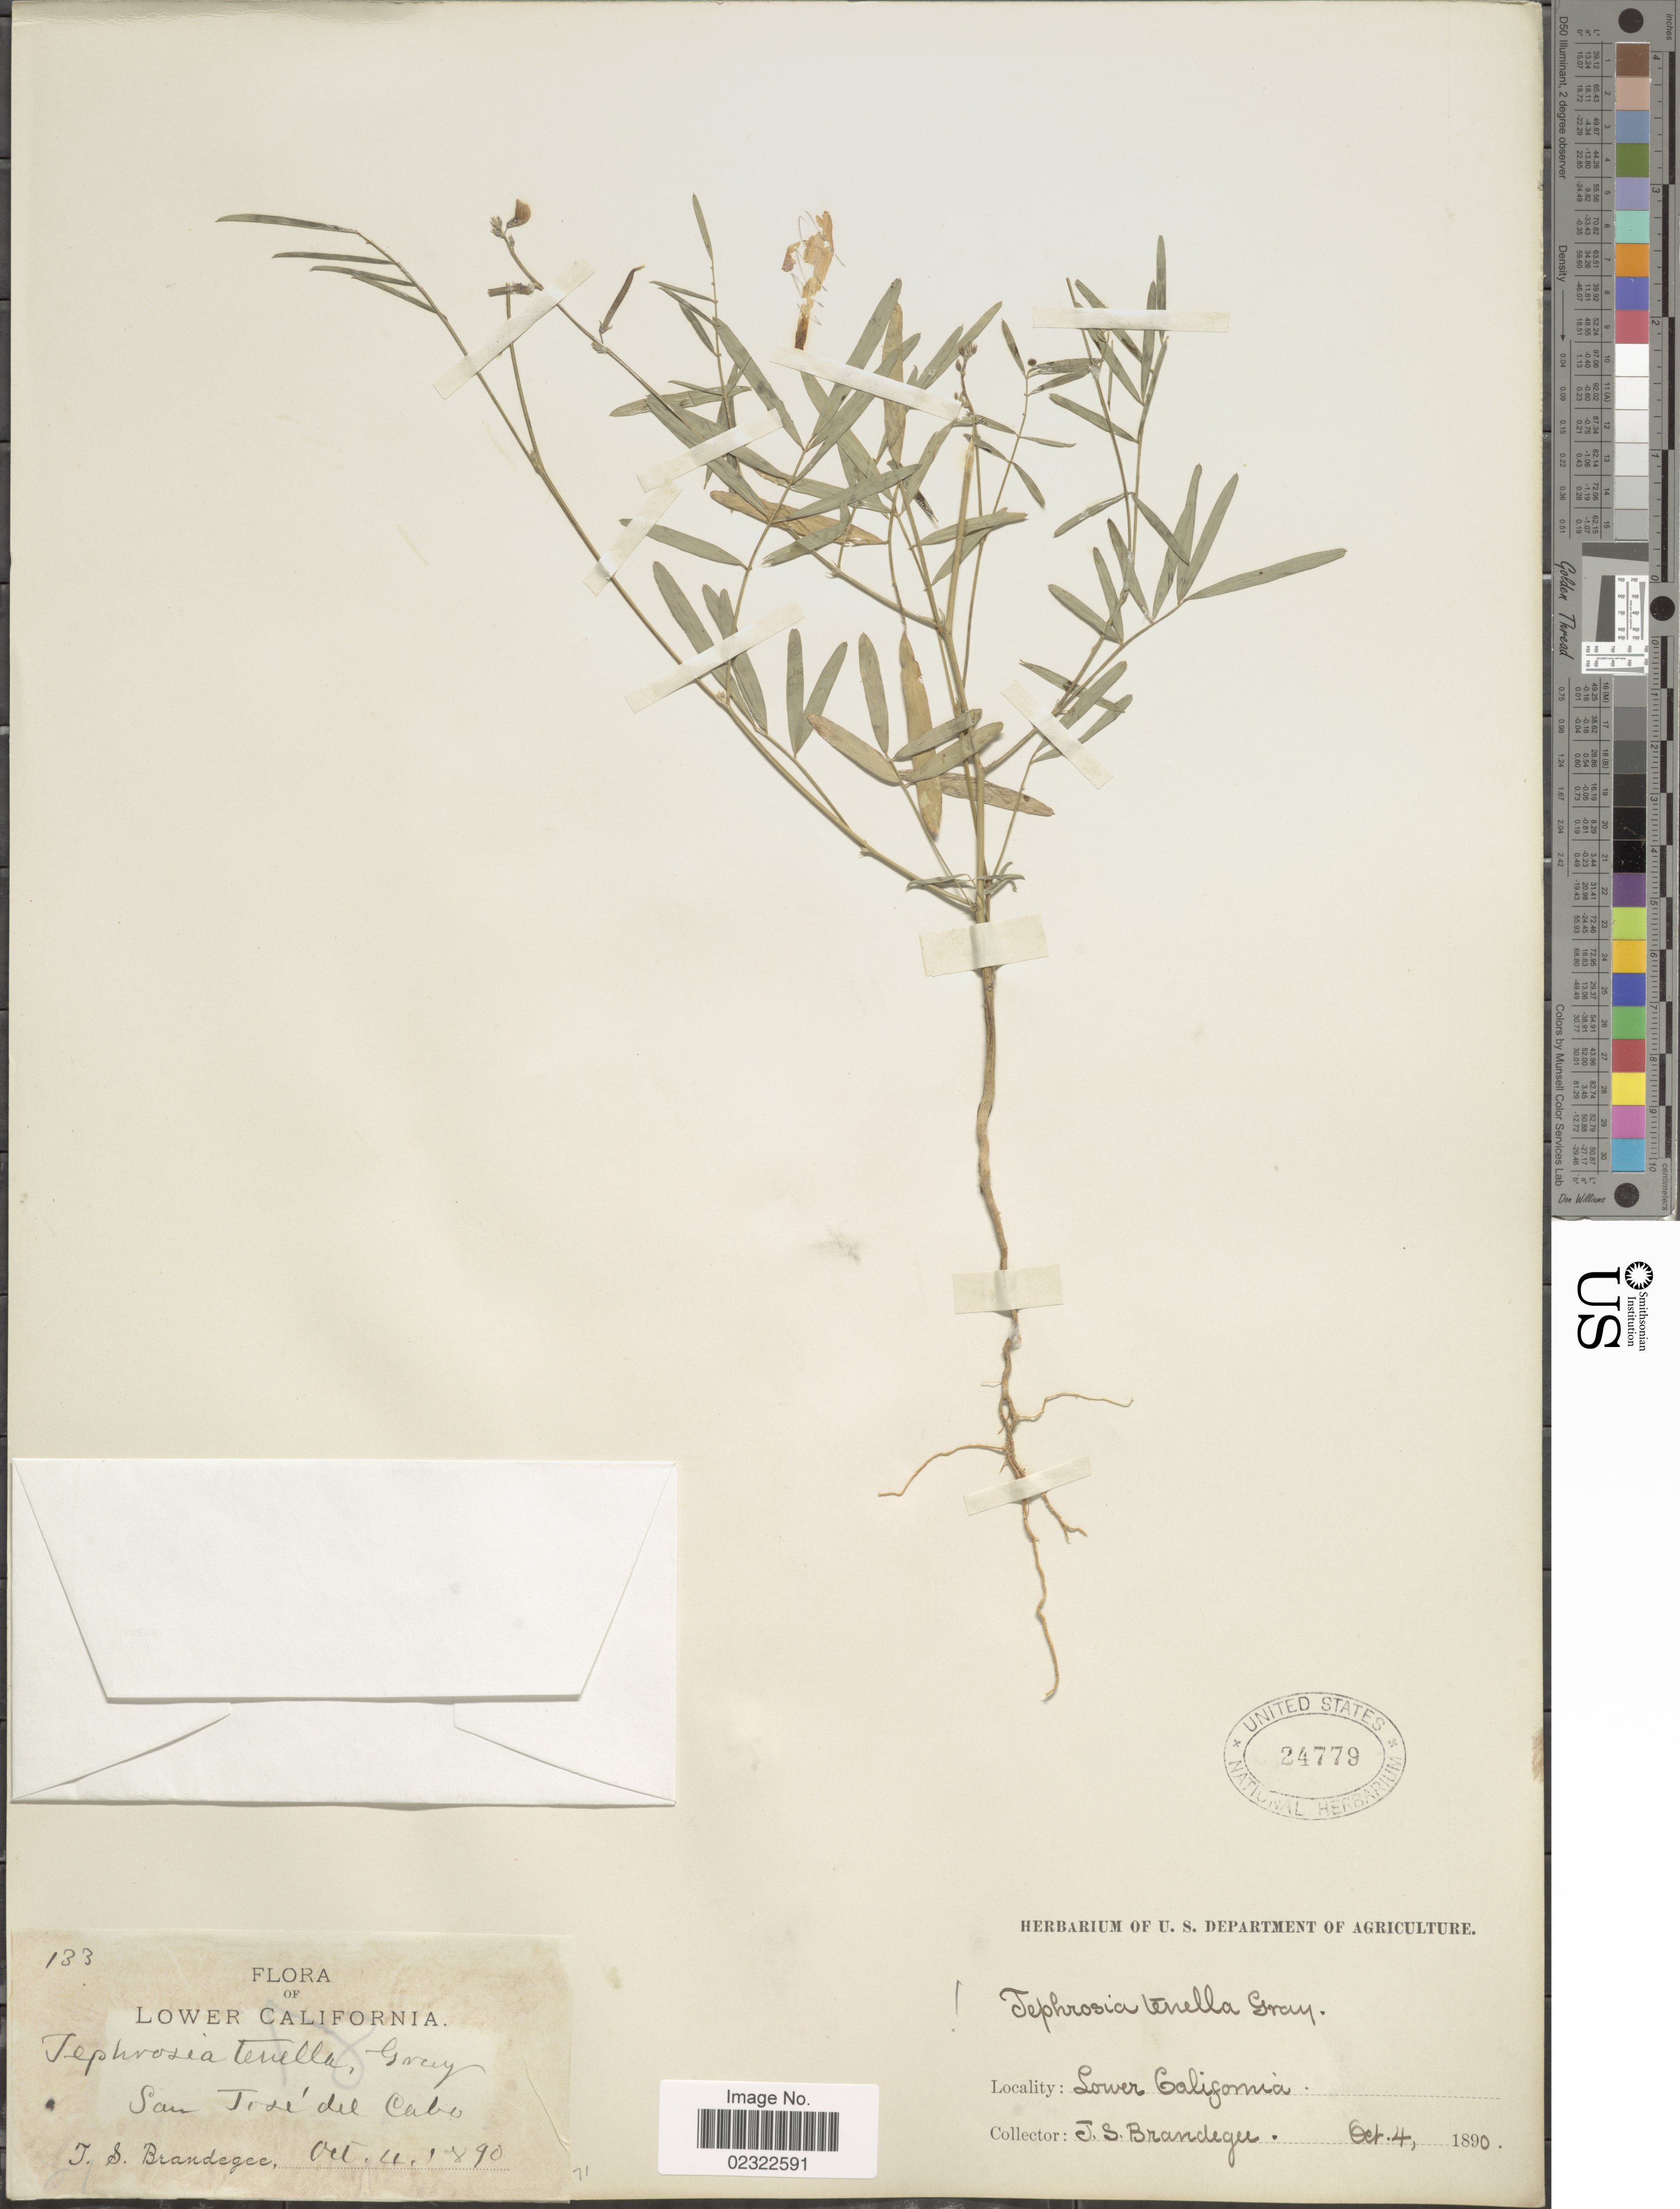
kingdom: Plantae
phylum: Tracheophyta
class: Magnoliopsida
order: Fabales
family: Fabaceae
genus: Tephrosia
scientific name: Tephrosia tenella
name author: A. Gray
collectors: J. S. Brandegee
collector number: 133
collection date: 1890-10-04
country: Mexico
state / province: Baja California Sur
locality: Lower California, San Jose del Cabo.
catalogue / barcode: US 24779